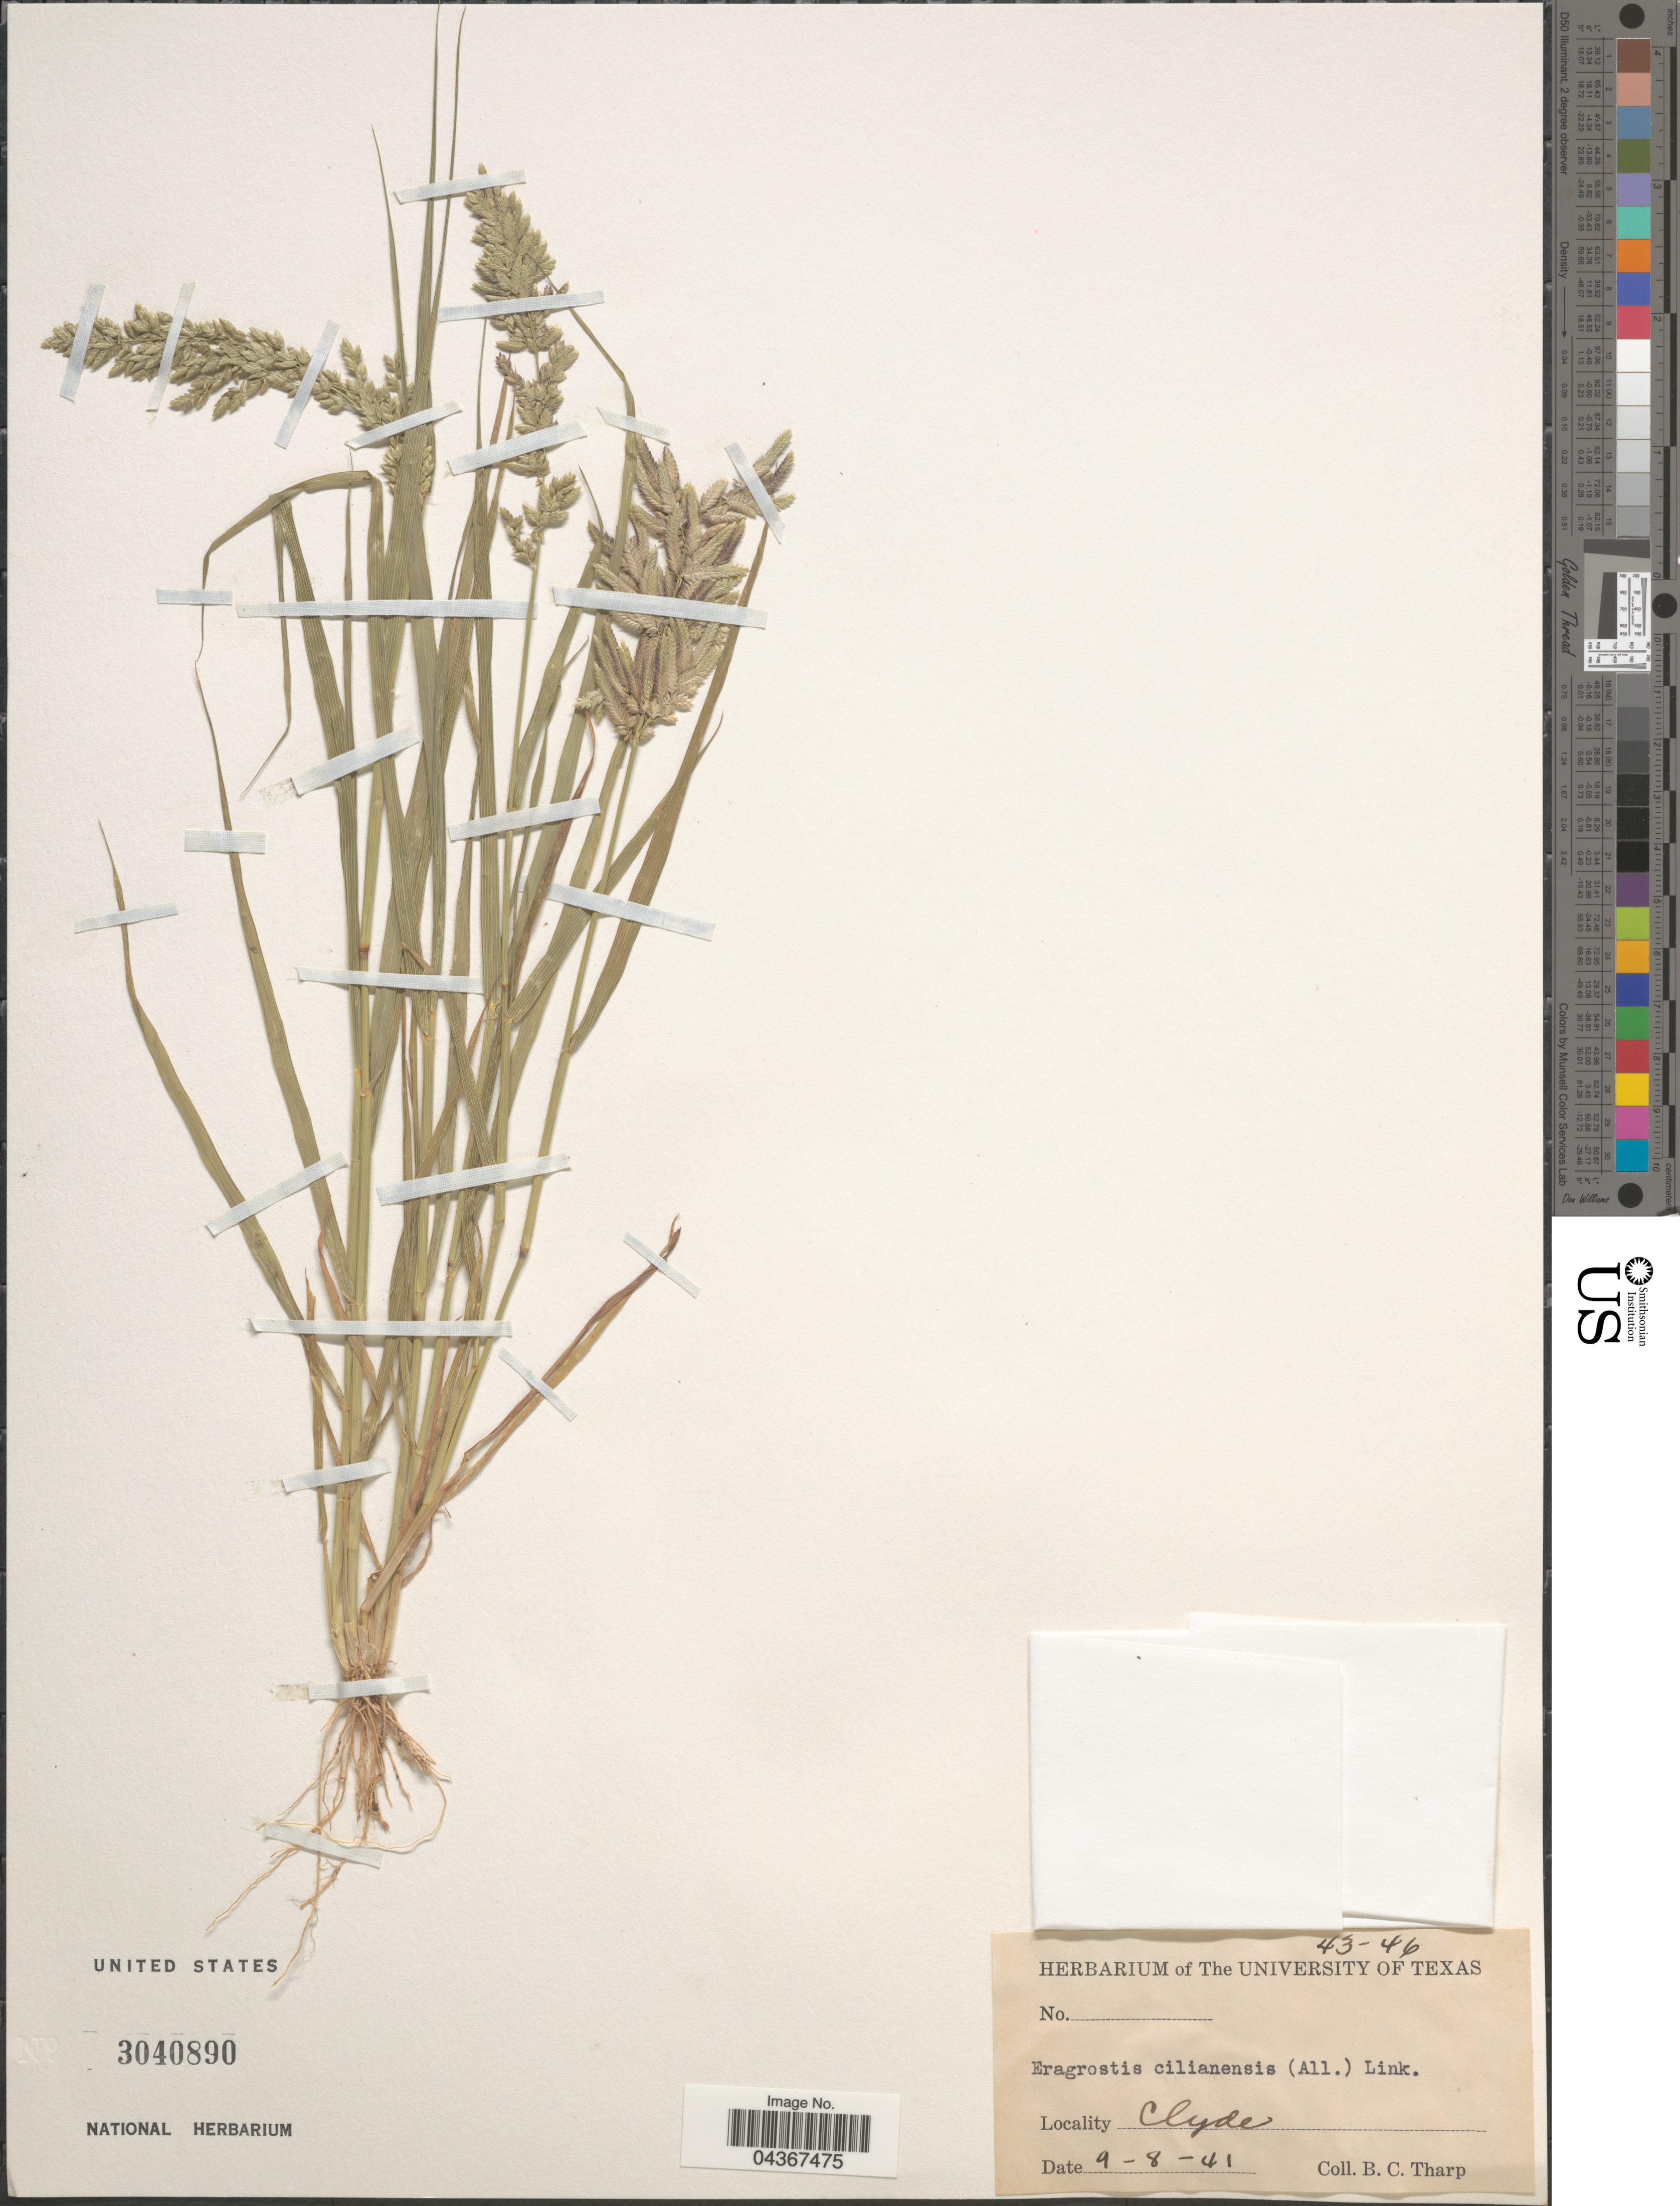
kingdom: Plantae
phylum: Tracheophyta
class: Liliopsida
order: Poales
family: Poaceae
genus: Eragrostis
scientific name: Eragrostis cilianensis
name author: (Bellardi) Vignolo ex Janch.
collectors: B. C. Tharp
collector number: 43-46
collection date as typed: Transcribed d/m/y: 8/9/41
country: United States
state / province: Texas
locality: Clyde.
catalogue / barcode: US 3040890